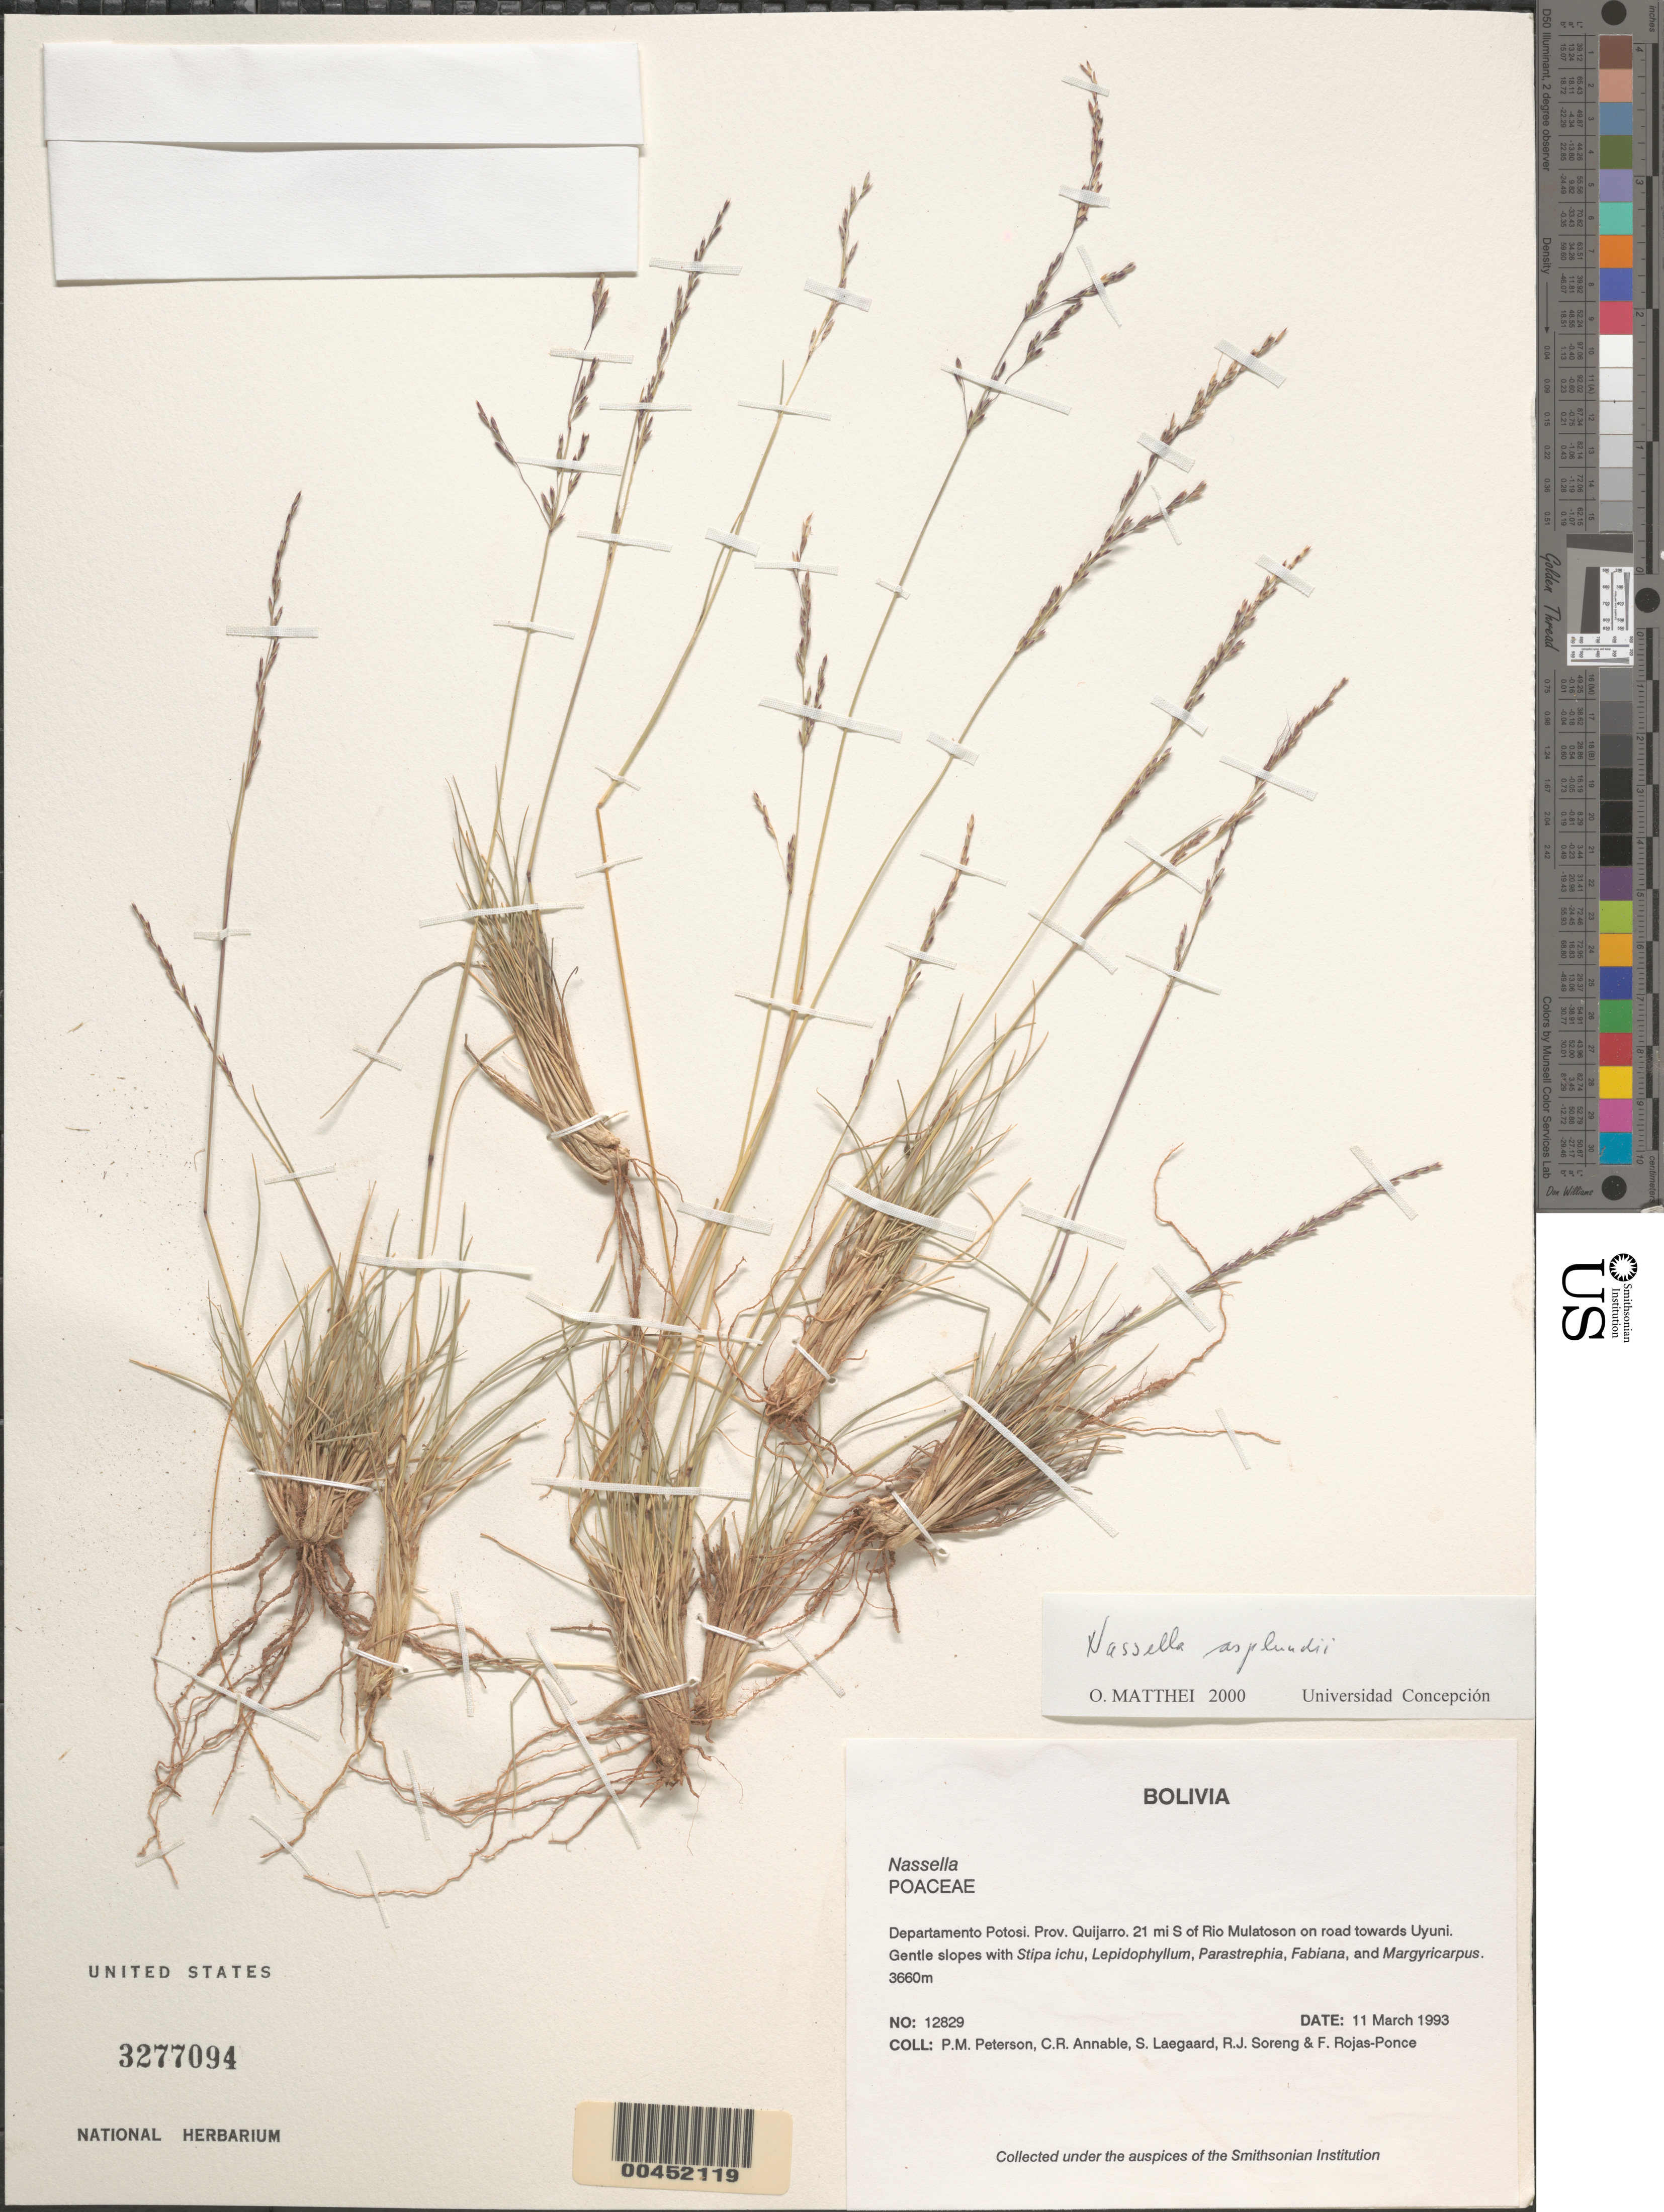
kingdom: Plantae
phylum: Tracheophyta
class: Liliopsida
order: Poales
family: Poaceae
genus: Nassella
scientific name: Nassella sp.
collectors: P. M. Peterson, C. R. Annable, S. Lægaard, R. J. Soreng & F. Rojas-Ponce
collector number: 12829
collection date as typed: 11 Mar 1993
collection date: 1993-03-11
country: Bolivia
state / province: Potosí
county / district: Quijarro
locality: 21 mi S of Rio Mulatoson on road towards Uyuni.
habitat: Gentle slopes with Stipa ichu, Lepidophyllum, Parastrephia, Fabiana, and Margyricarpus.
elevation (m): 3660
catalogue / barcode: US 3277094